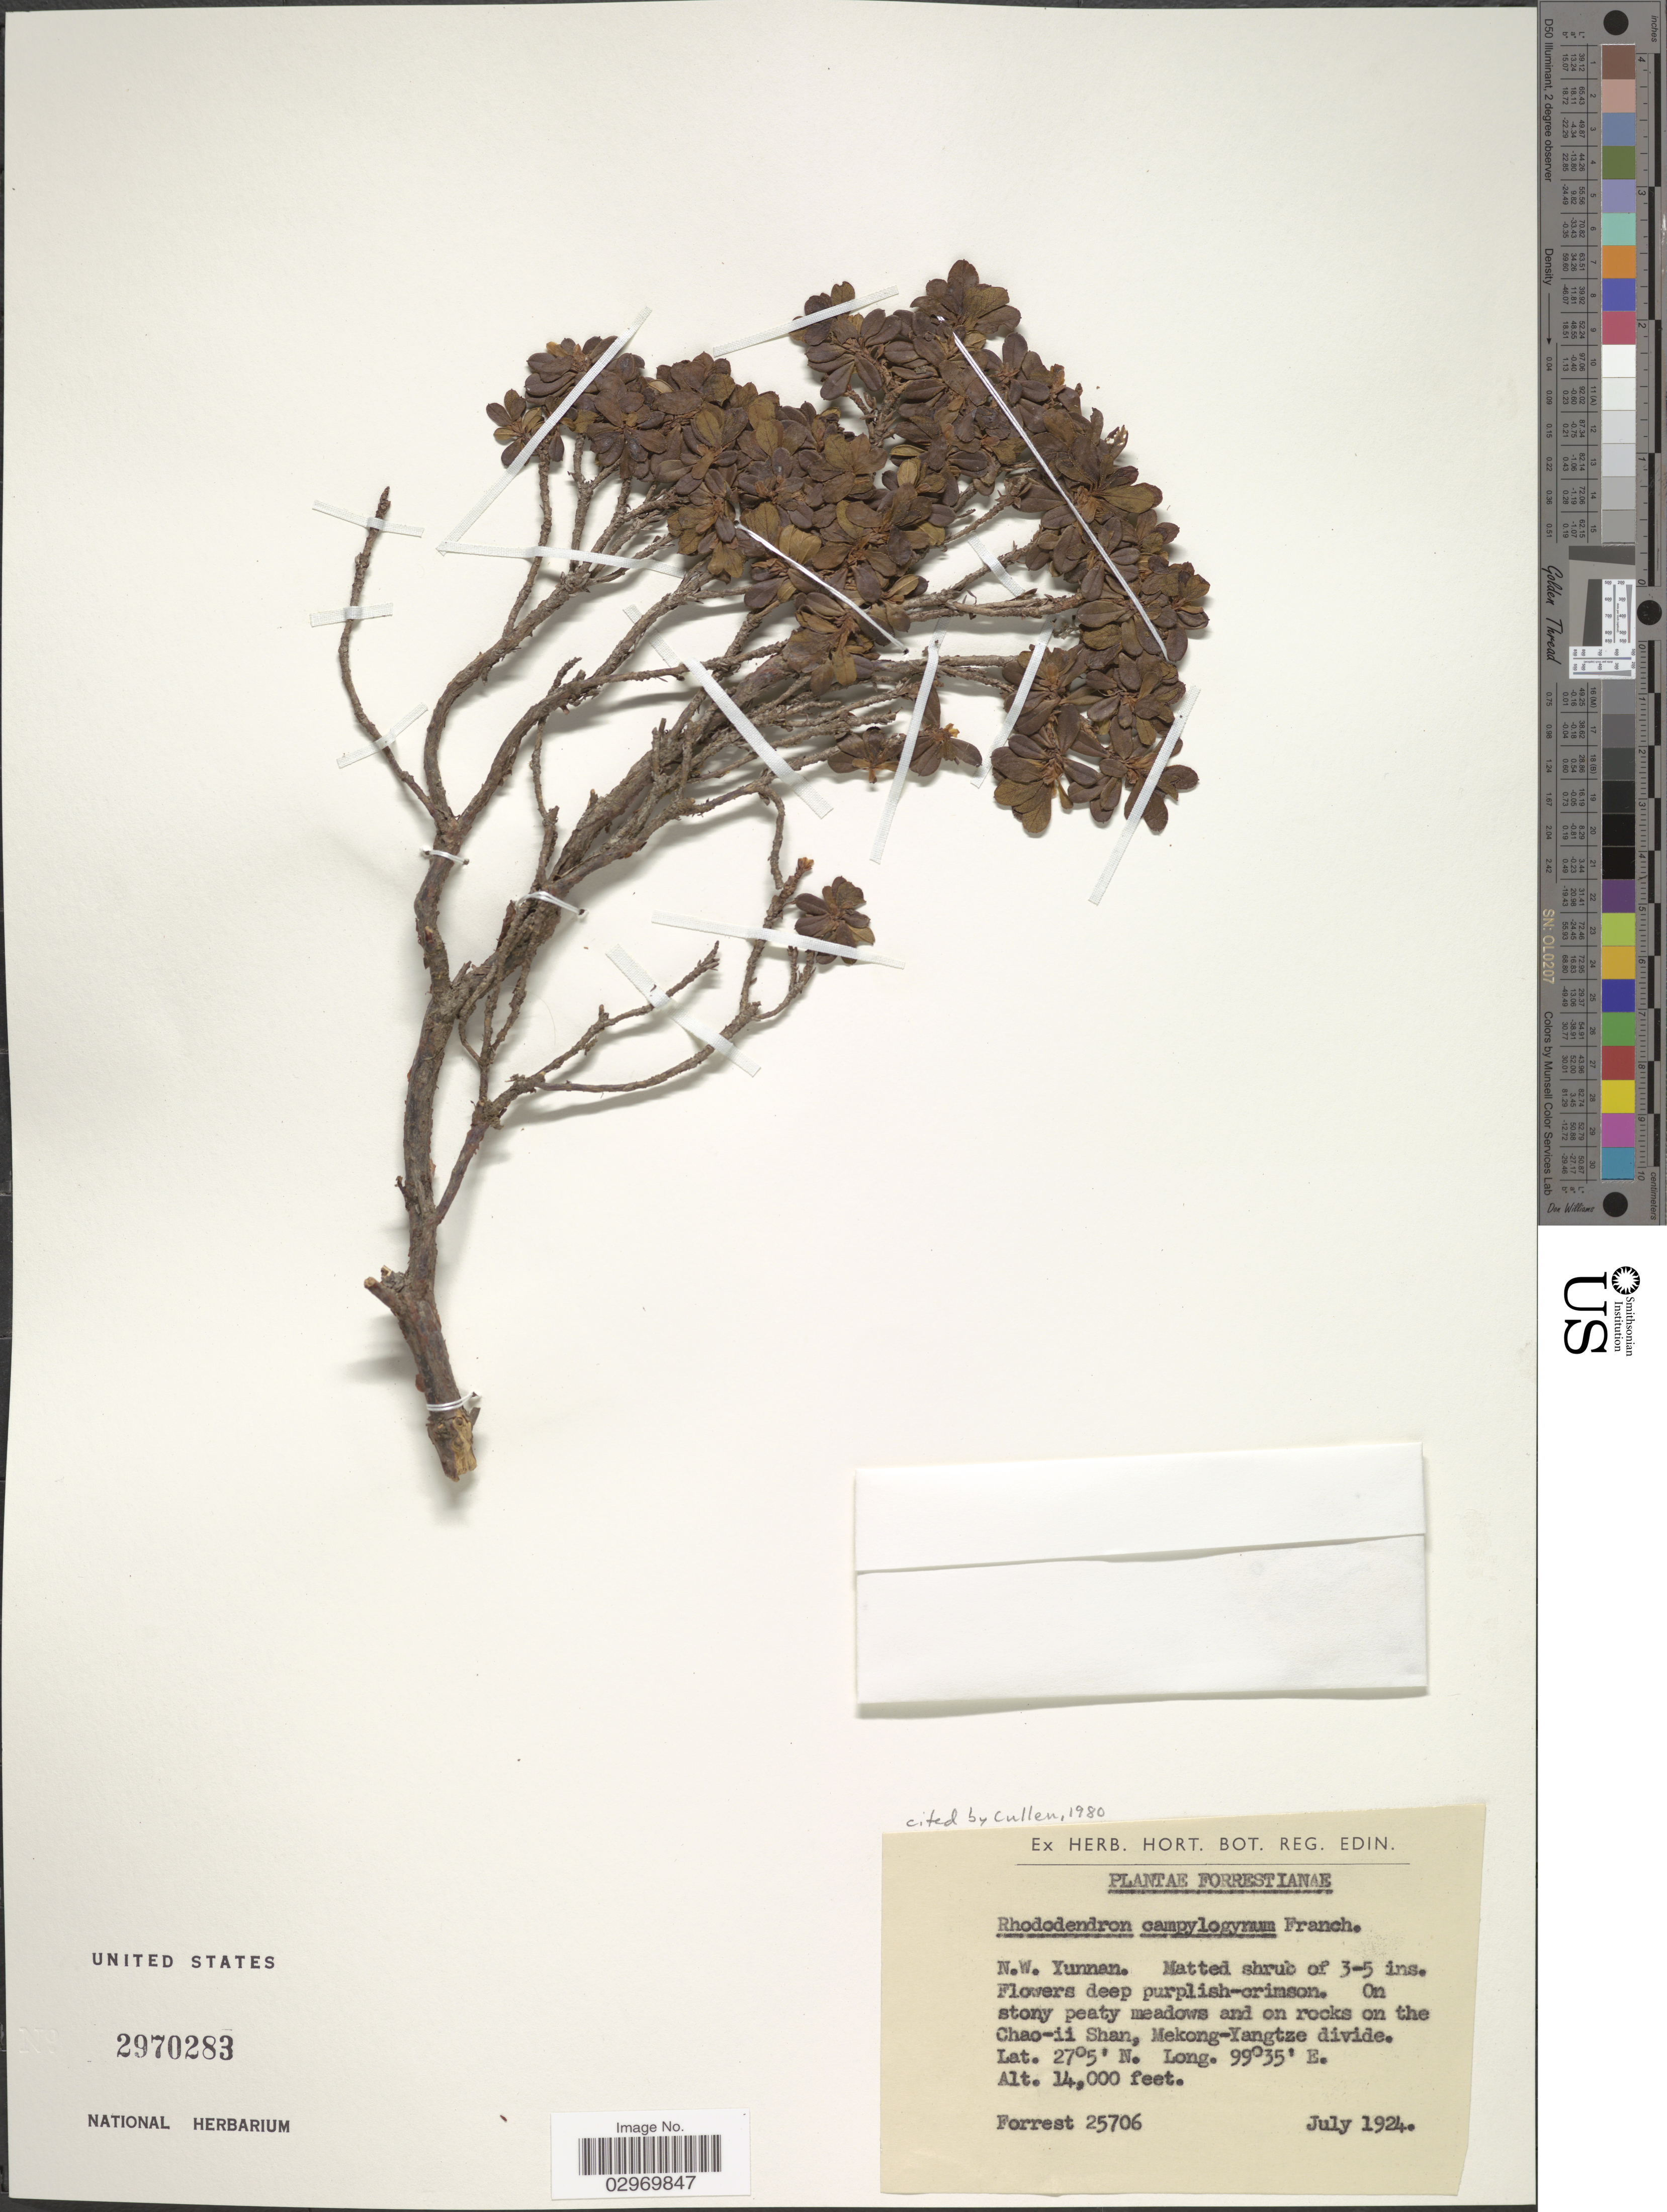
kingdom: Plantae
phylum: Tracheophyta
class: Magnoliopsida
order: Ericales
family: Ericaceae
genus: Rhododendron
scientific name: Rhododendron campylogynum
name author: Franch.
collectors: -. Forrest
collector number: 25706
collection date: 1924-07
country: China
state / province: Yunnan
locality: N.W. Yunnan, On sstony peaty meadows and on rocks on the Chao-ii Shan, Mekong-Yangtze divide.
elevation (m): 4267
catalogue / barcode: US 2970283